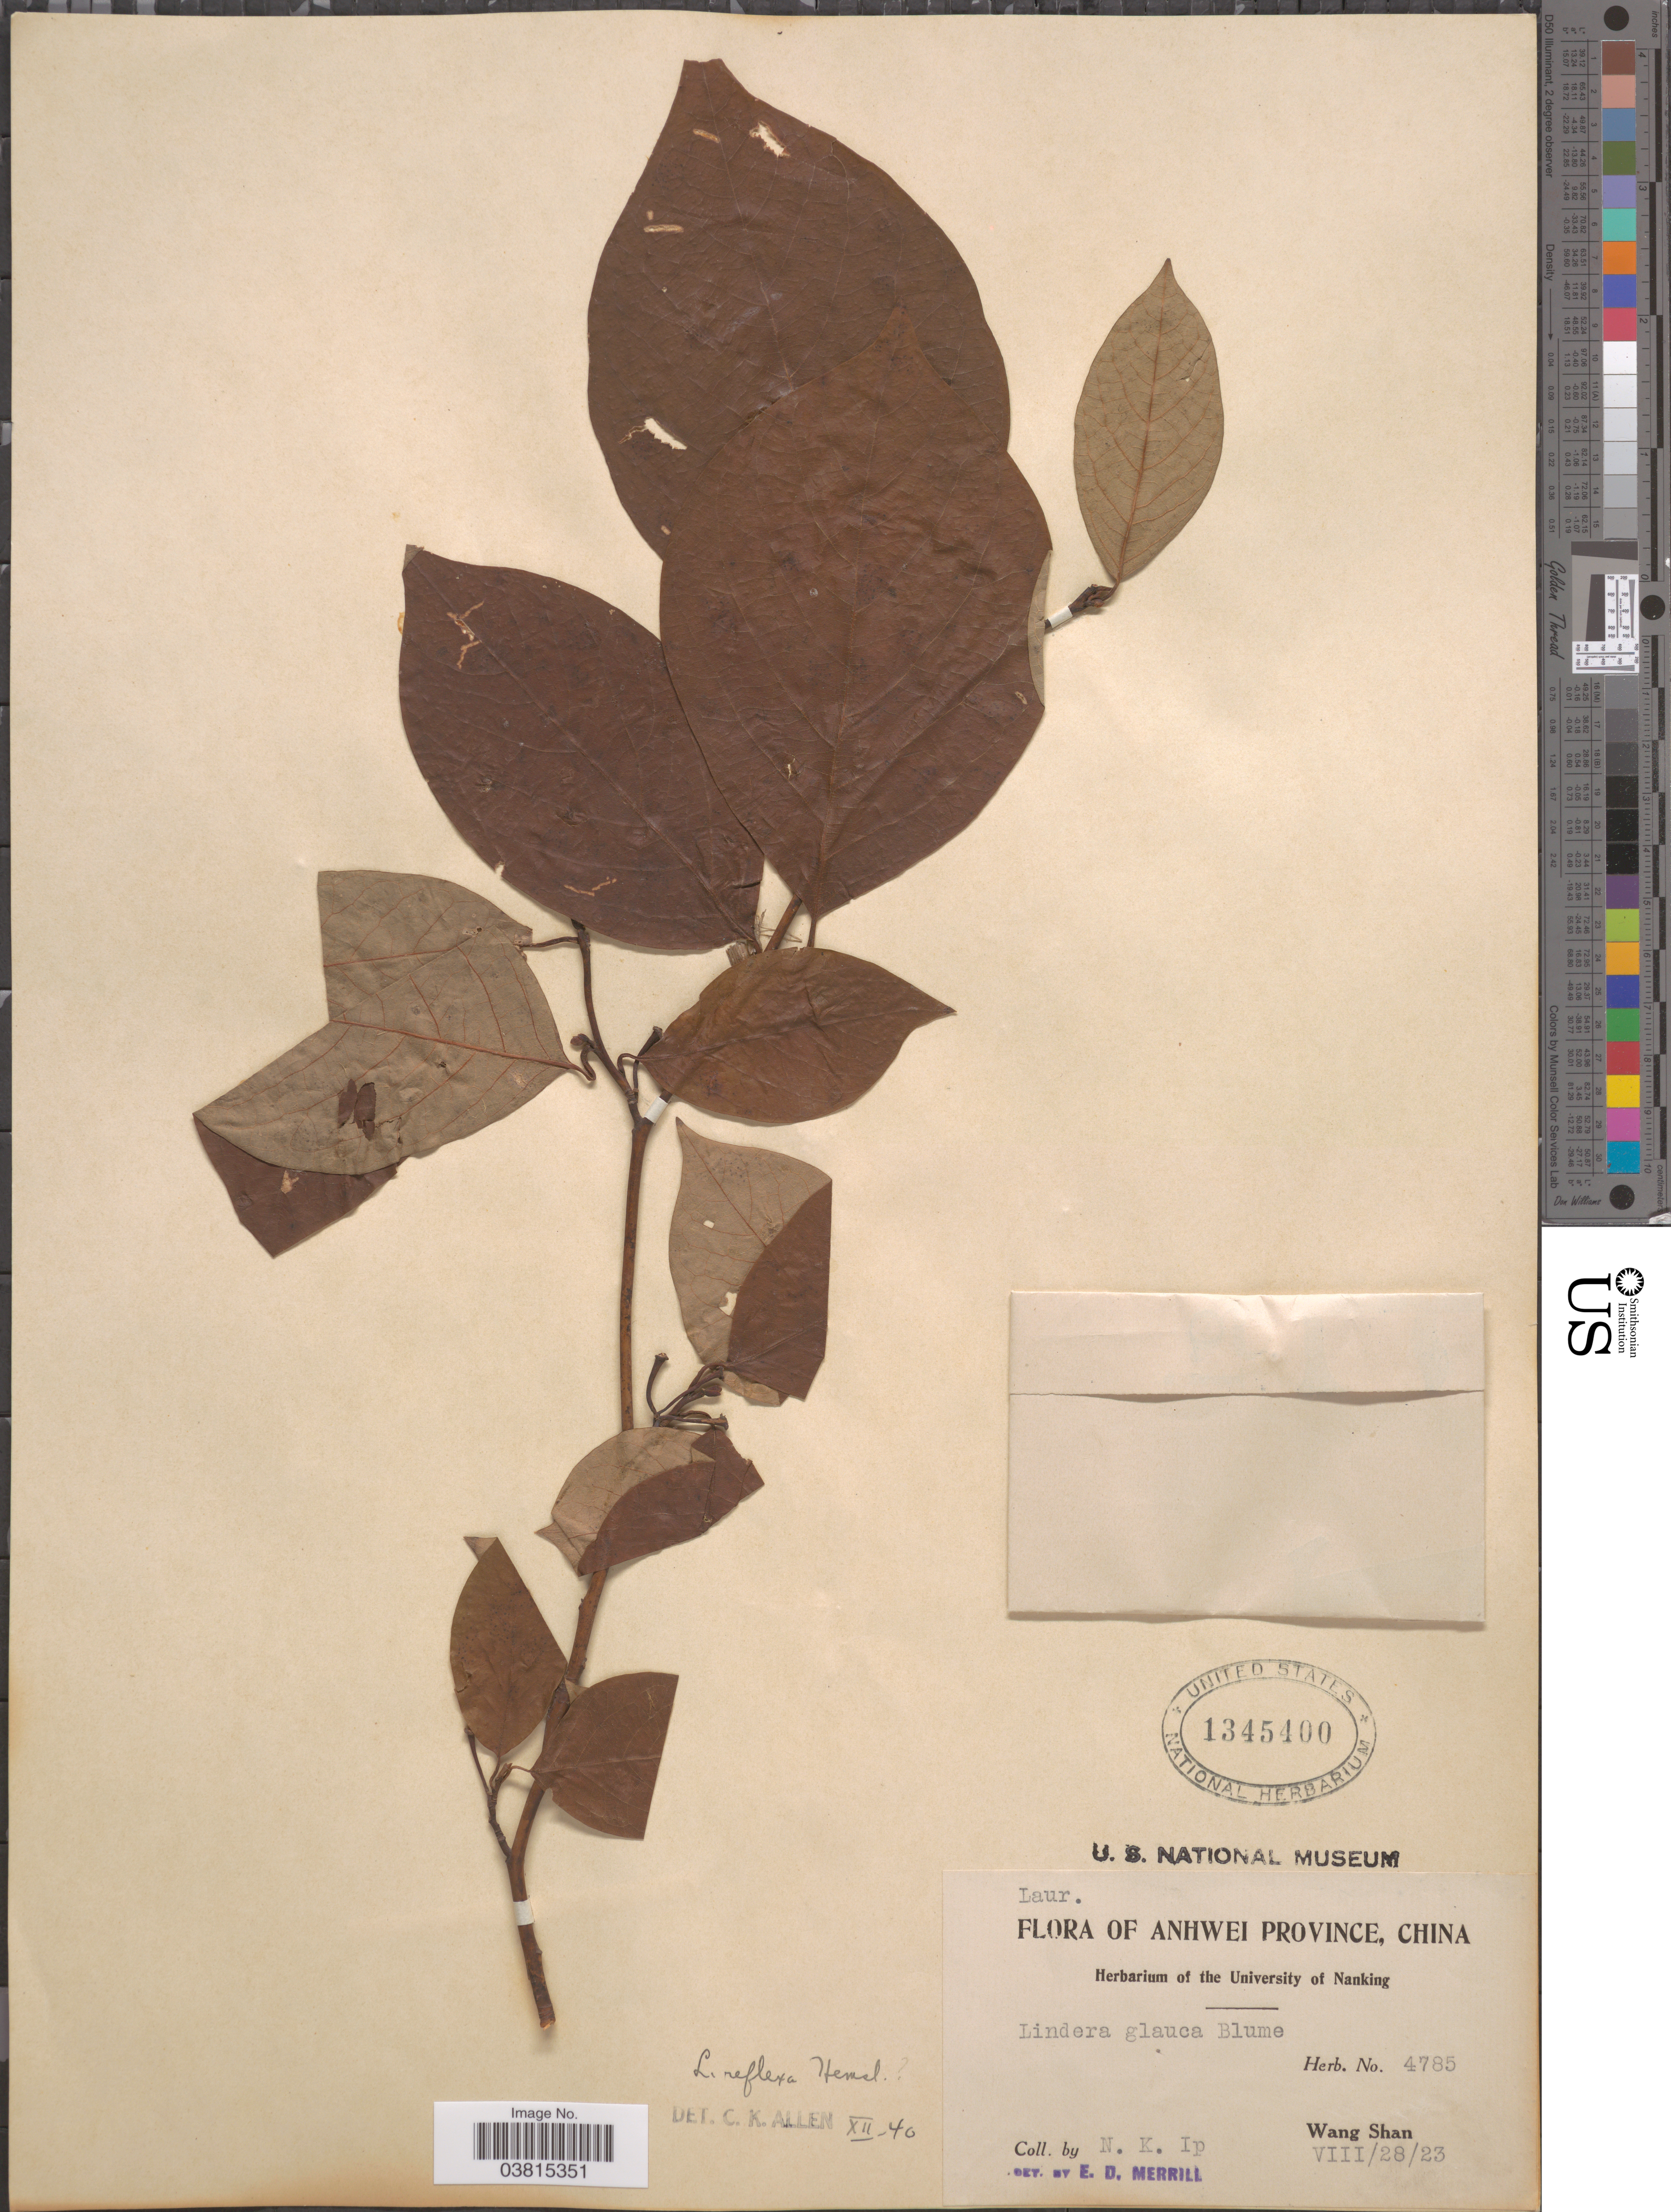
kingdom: Plantae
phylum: Tracheophyta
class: Magnoliopsida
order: Laurales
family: Lauraceae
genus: Lindera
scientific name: Lindera reflexa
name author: Hemsl.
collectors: N. Ip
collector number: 4785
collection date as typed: Transcribed d/m/y: 28/8/23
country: China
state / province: Anhui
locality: Anhwei Province. Wang Shan.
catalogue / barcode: US 1345400